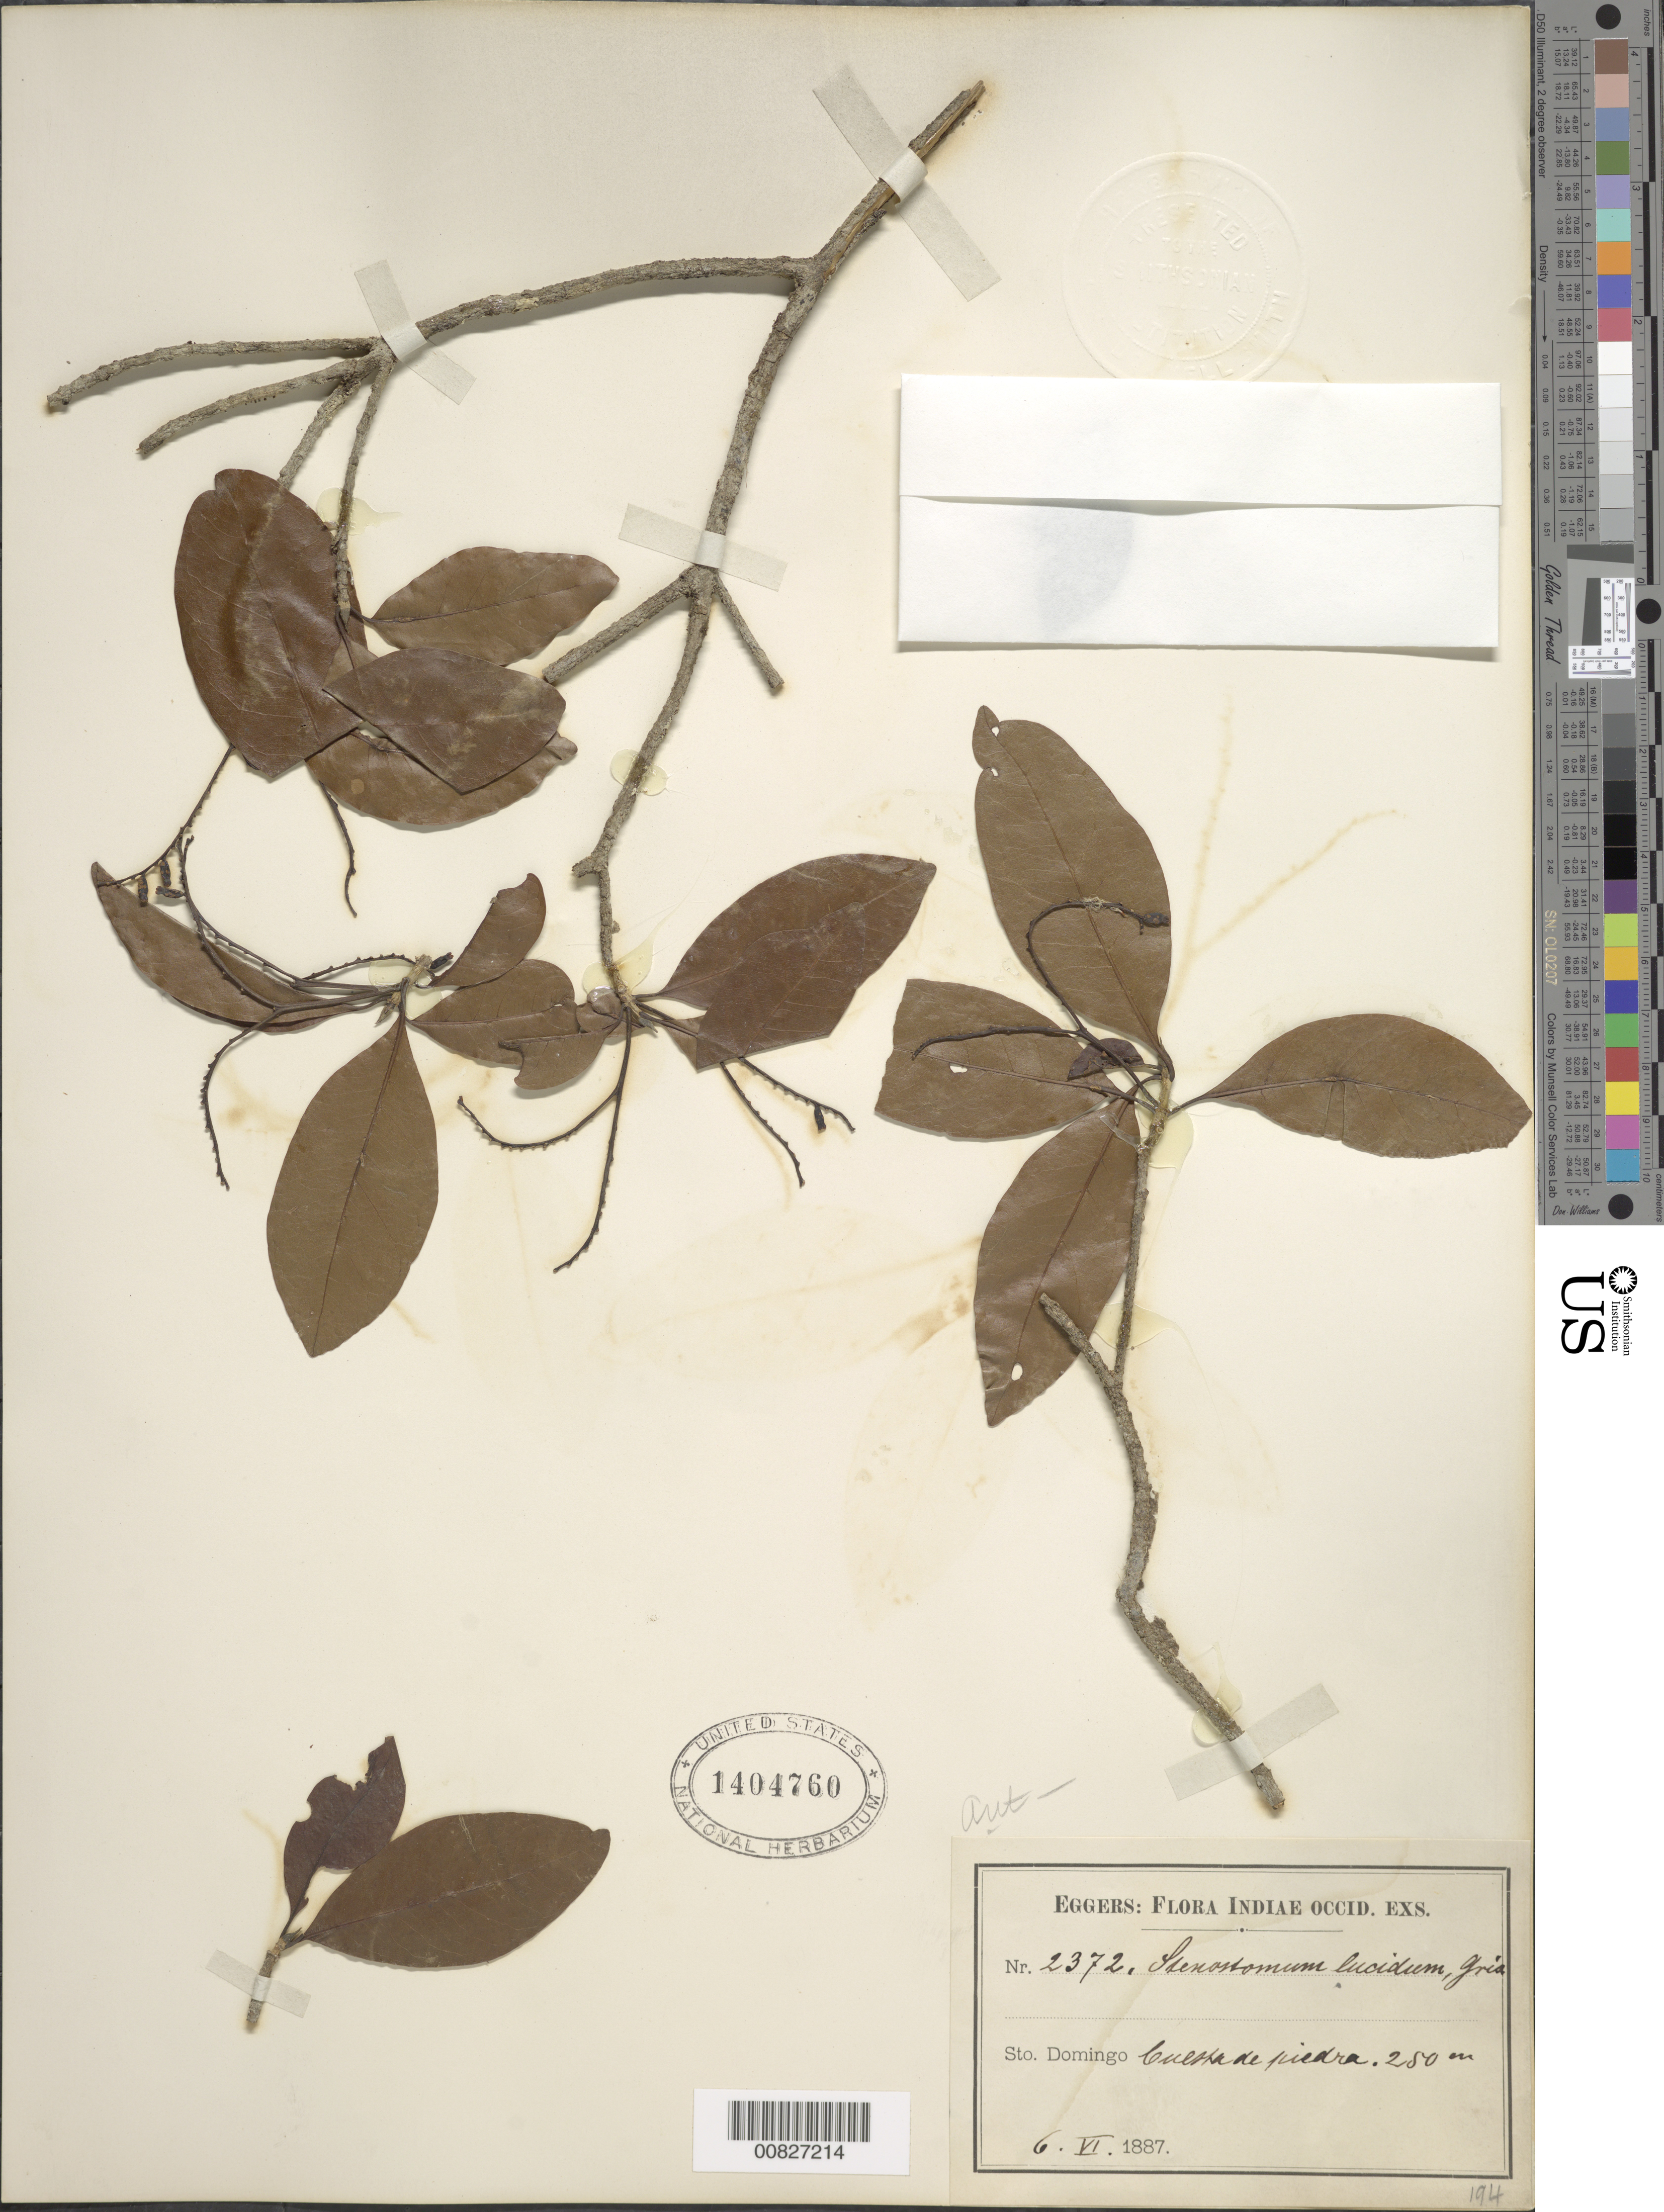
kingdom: Plantae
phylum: Tracheophyta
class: Magnoliopsida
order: Gentianales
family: Rubiaceae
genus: Stenostomum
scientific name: Stenostomum lucidum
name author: (Sw.) C.F. Gaertn.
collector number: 2372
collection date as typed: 06 Jun 1887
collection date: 1887-06-06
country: Dominican Republic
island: Hispaniola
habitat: Cuenca de piedra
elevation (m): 250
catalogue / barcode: US 1404760